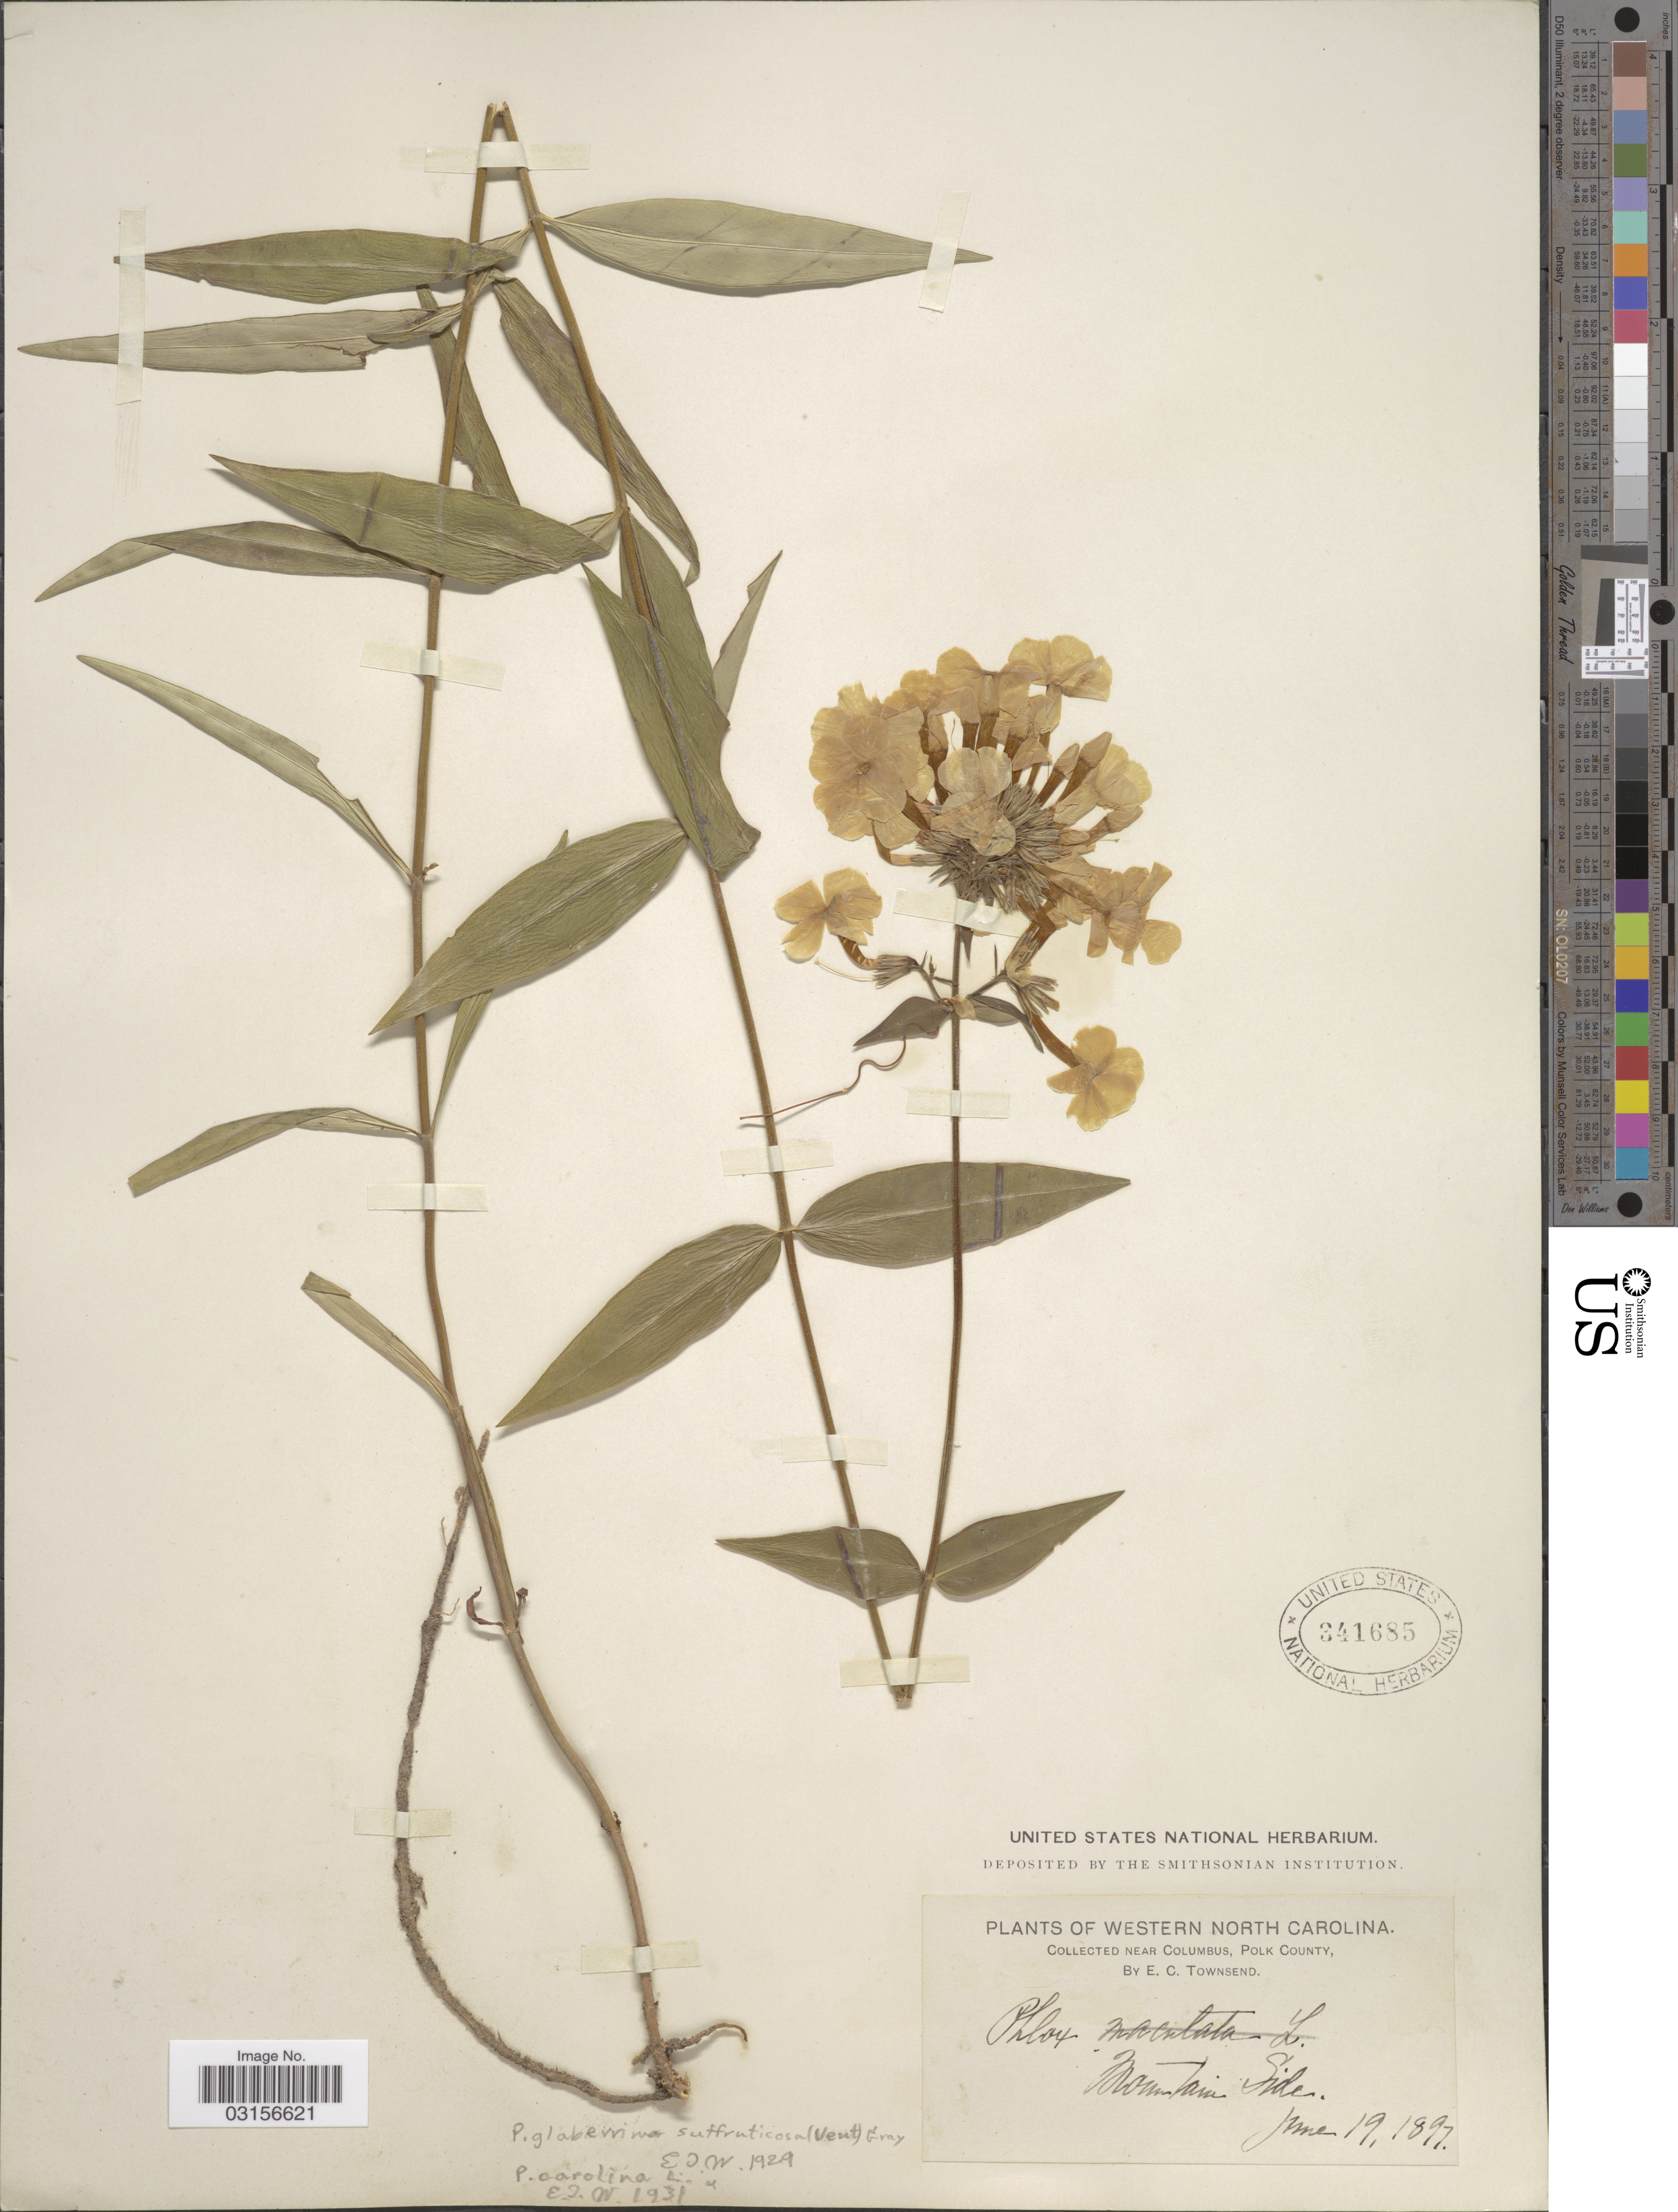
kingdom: Plantae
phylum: Tracheophyta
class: Magnoliopsida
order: Ericales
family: Polemoniaceae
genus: Phlox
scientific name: Phlox carolina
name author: L.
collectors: E. C. Townsend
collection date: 1897-06-19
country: United States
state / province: North Carolina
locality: Western North Carolina. Near Columbus, Polk County. Mountain side.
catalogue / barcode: US 341685